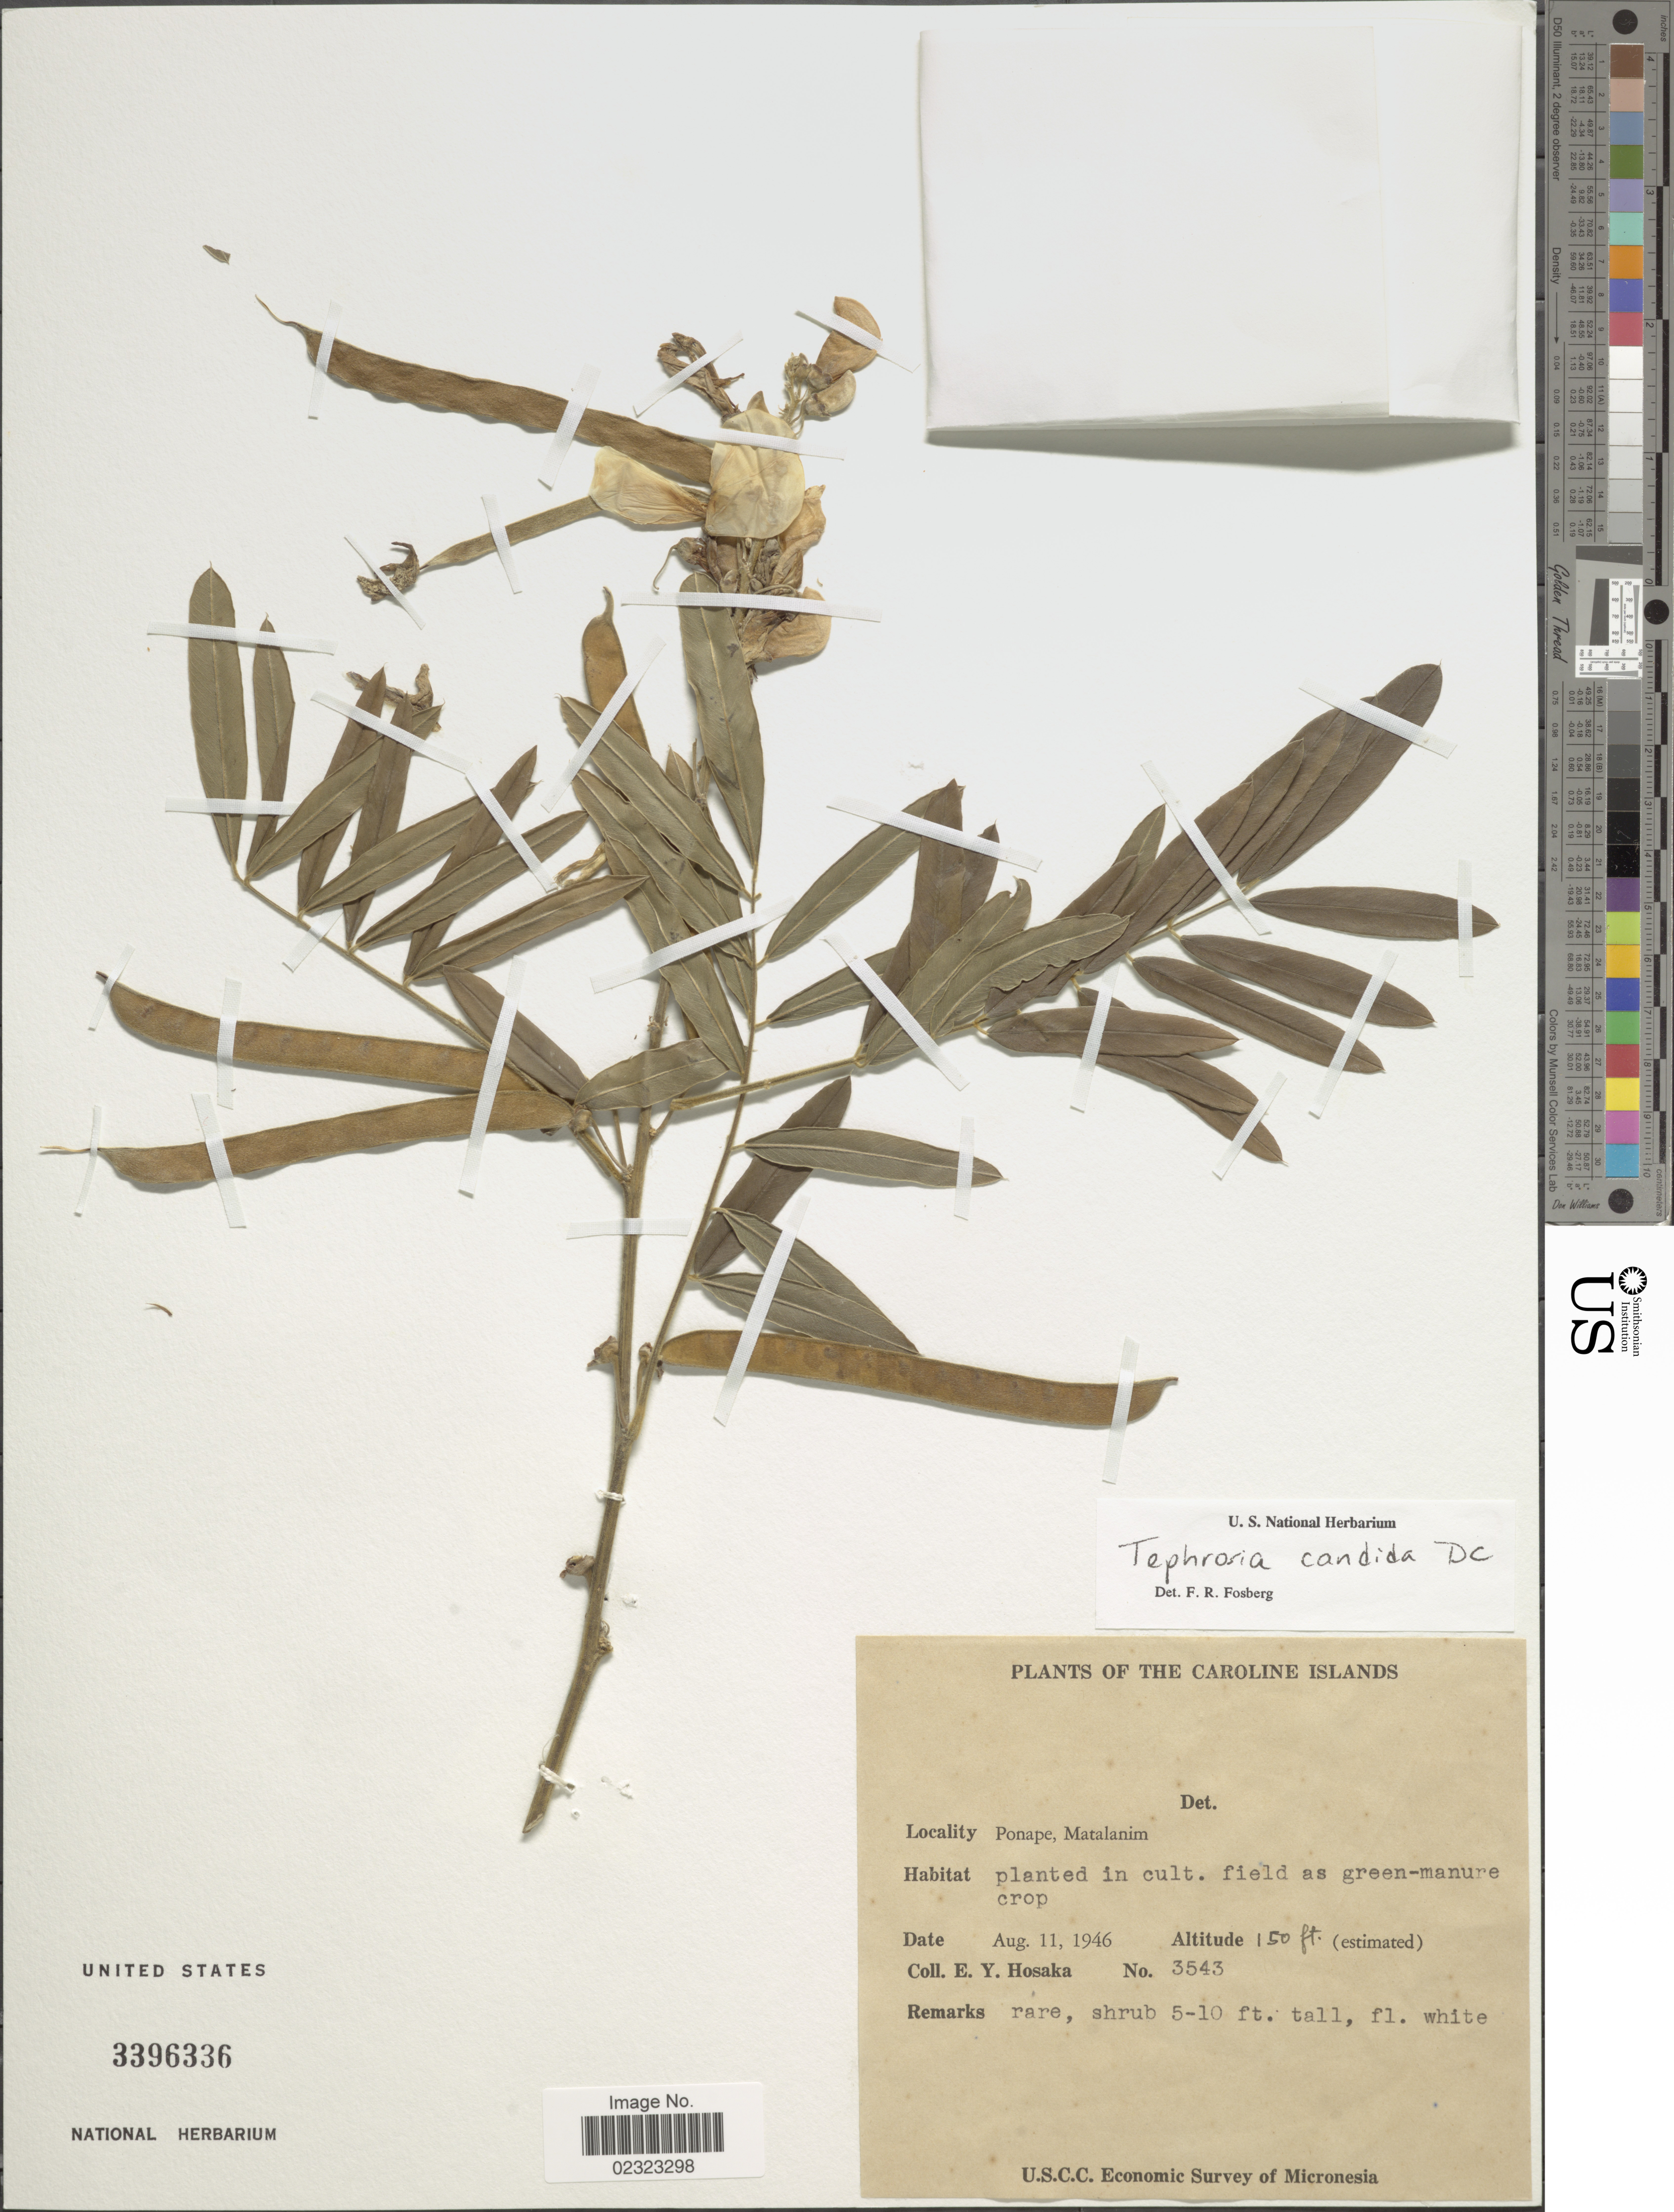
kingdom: Plantae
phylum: Tracheophyta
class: Magnoliopsida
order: Fabales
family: Fabaceae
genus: Tephrosia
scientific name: Tephrosia candida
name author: DC.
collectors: E. Y. Hosaka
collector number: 3543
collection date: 1946-08-11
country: Micronesia, Federated States of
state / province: Pohnpei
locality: Caroline Islands, Ponape, Matalanim, in cult. field.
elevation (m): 46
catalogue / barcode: US 3396336